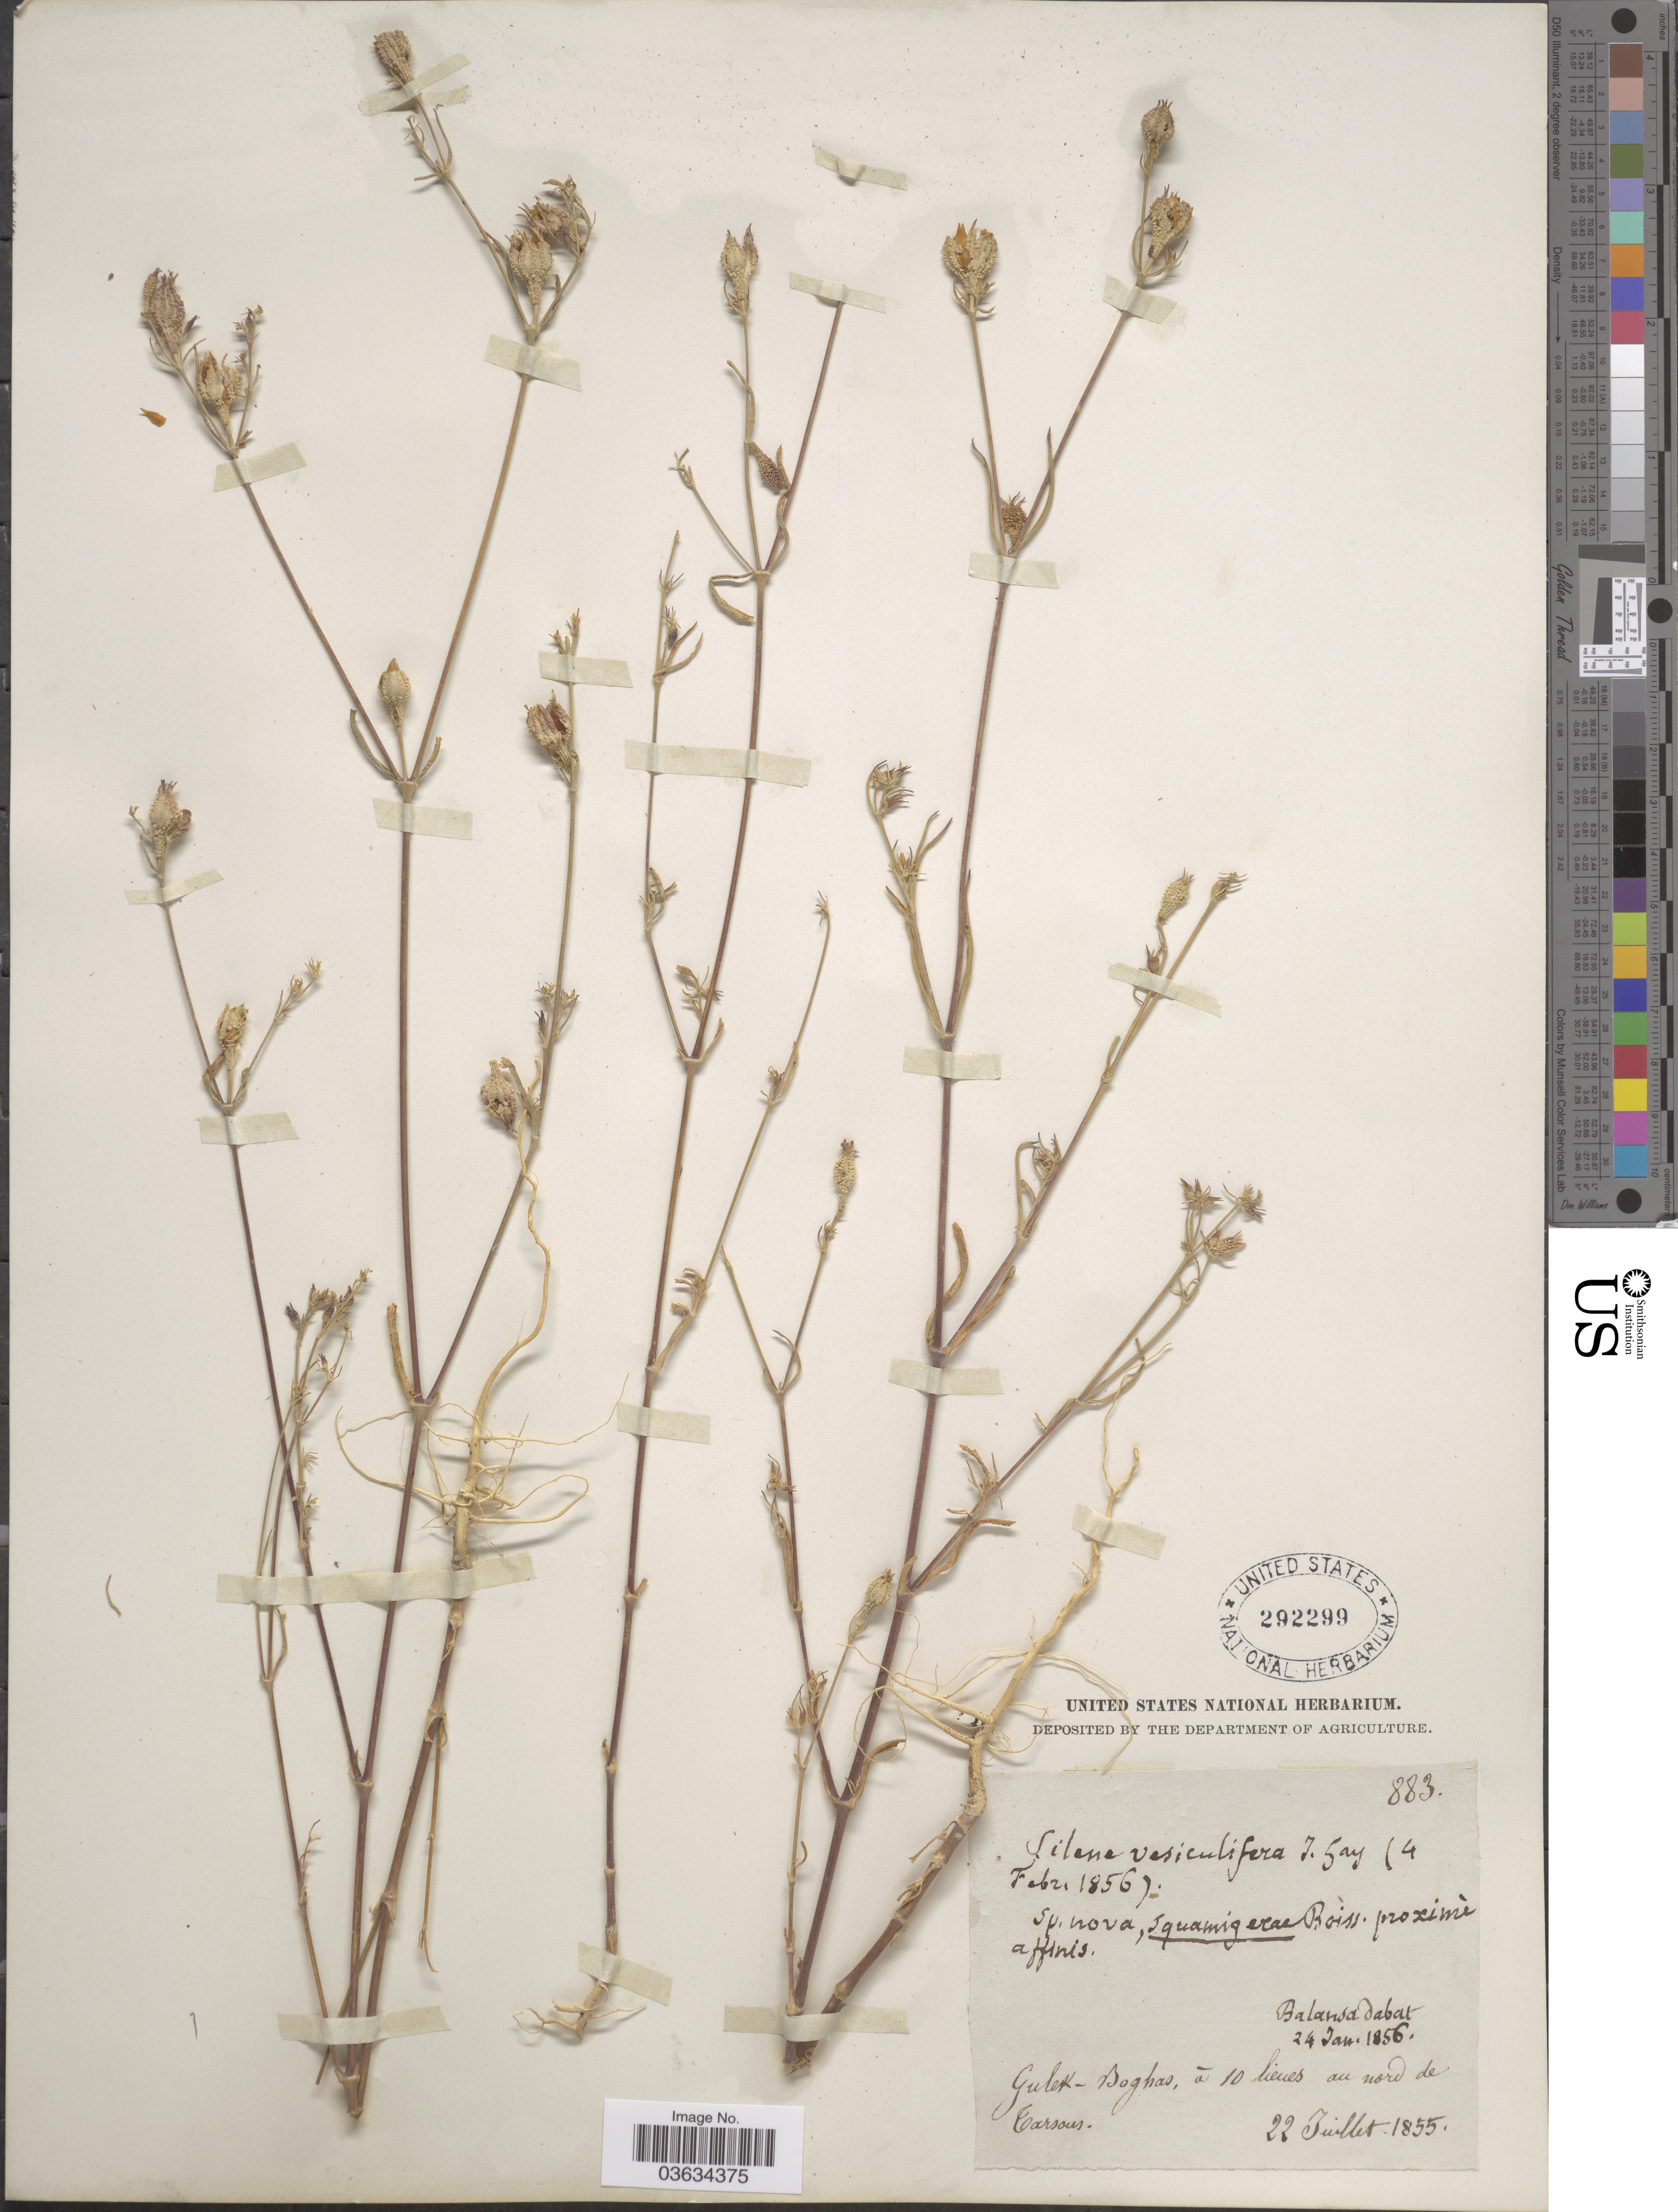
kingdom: Plantae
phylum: Tracheophyta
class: Magnoliopsida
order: Caryophyllales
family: Caryophyllaceae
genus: Silene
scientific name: Silene squamigera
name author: Boiss.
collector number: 883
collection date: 1855-07-22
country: Turkey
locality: Gulek- Boghas, á 10 lieues au nord de Carsous [interpreted].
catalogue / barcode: US 292299